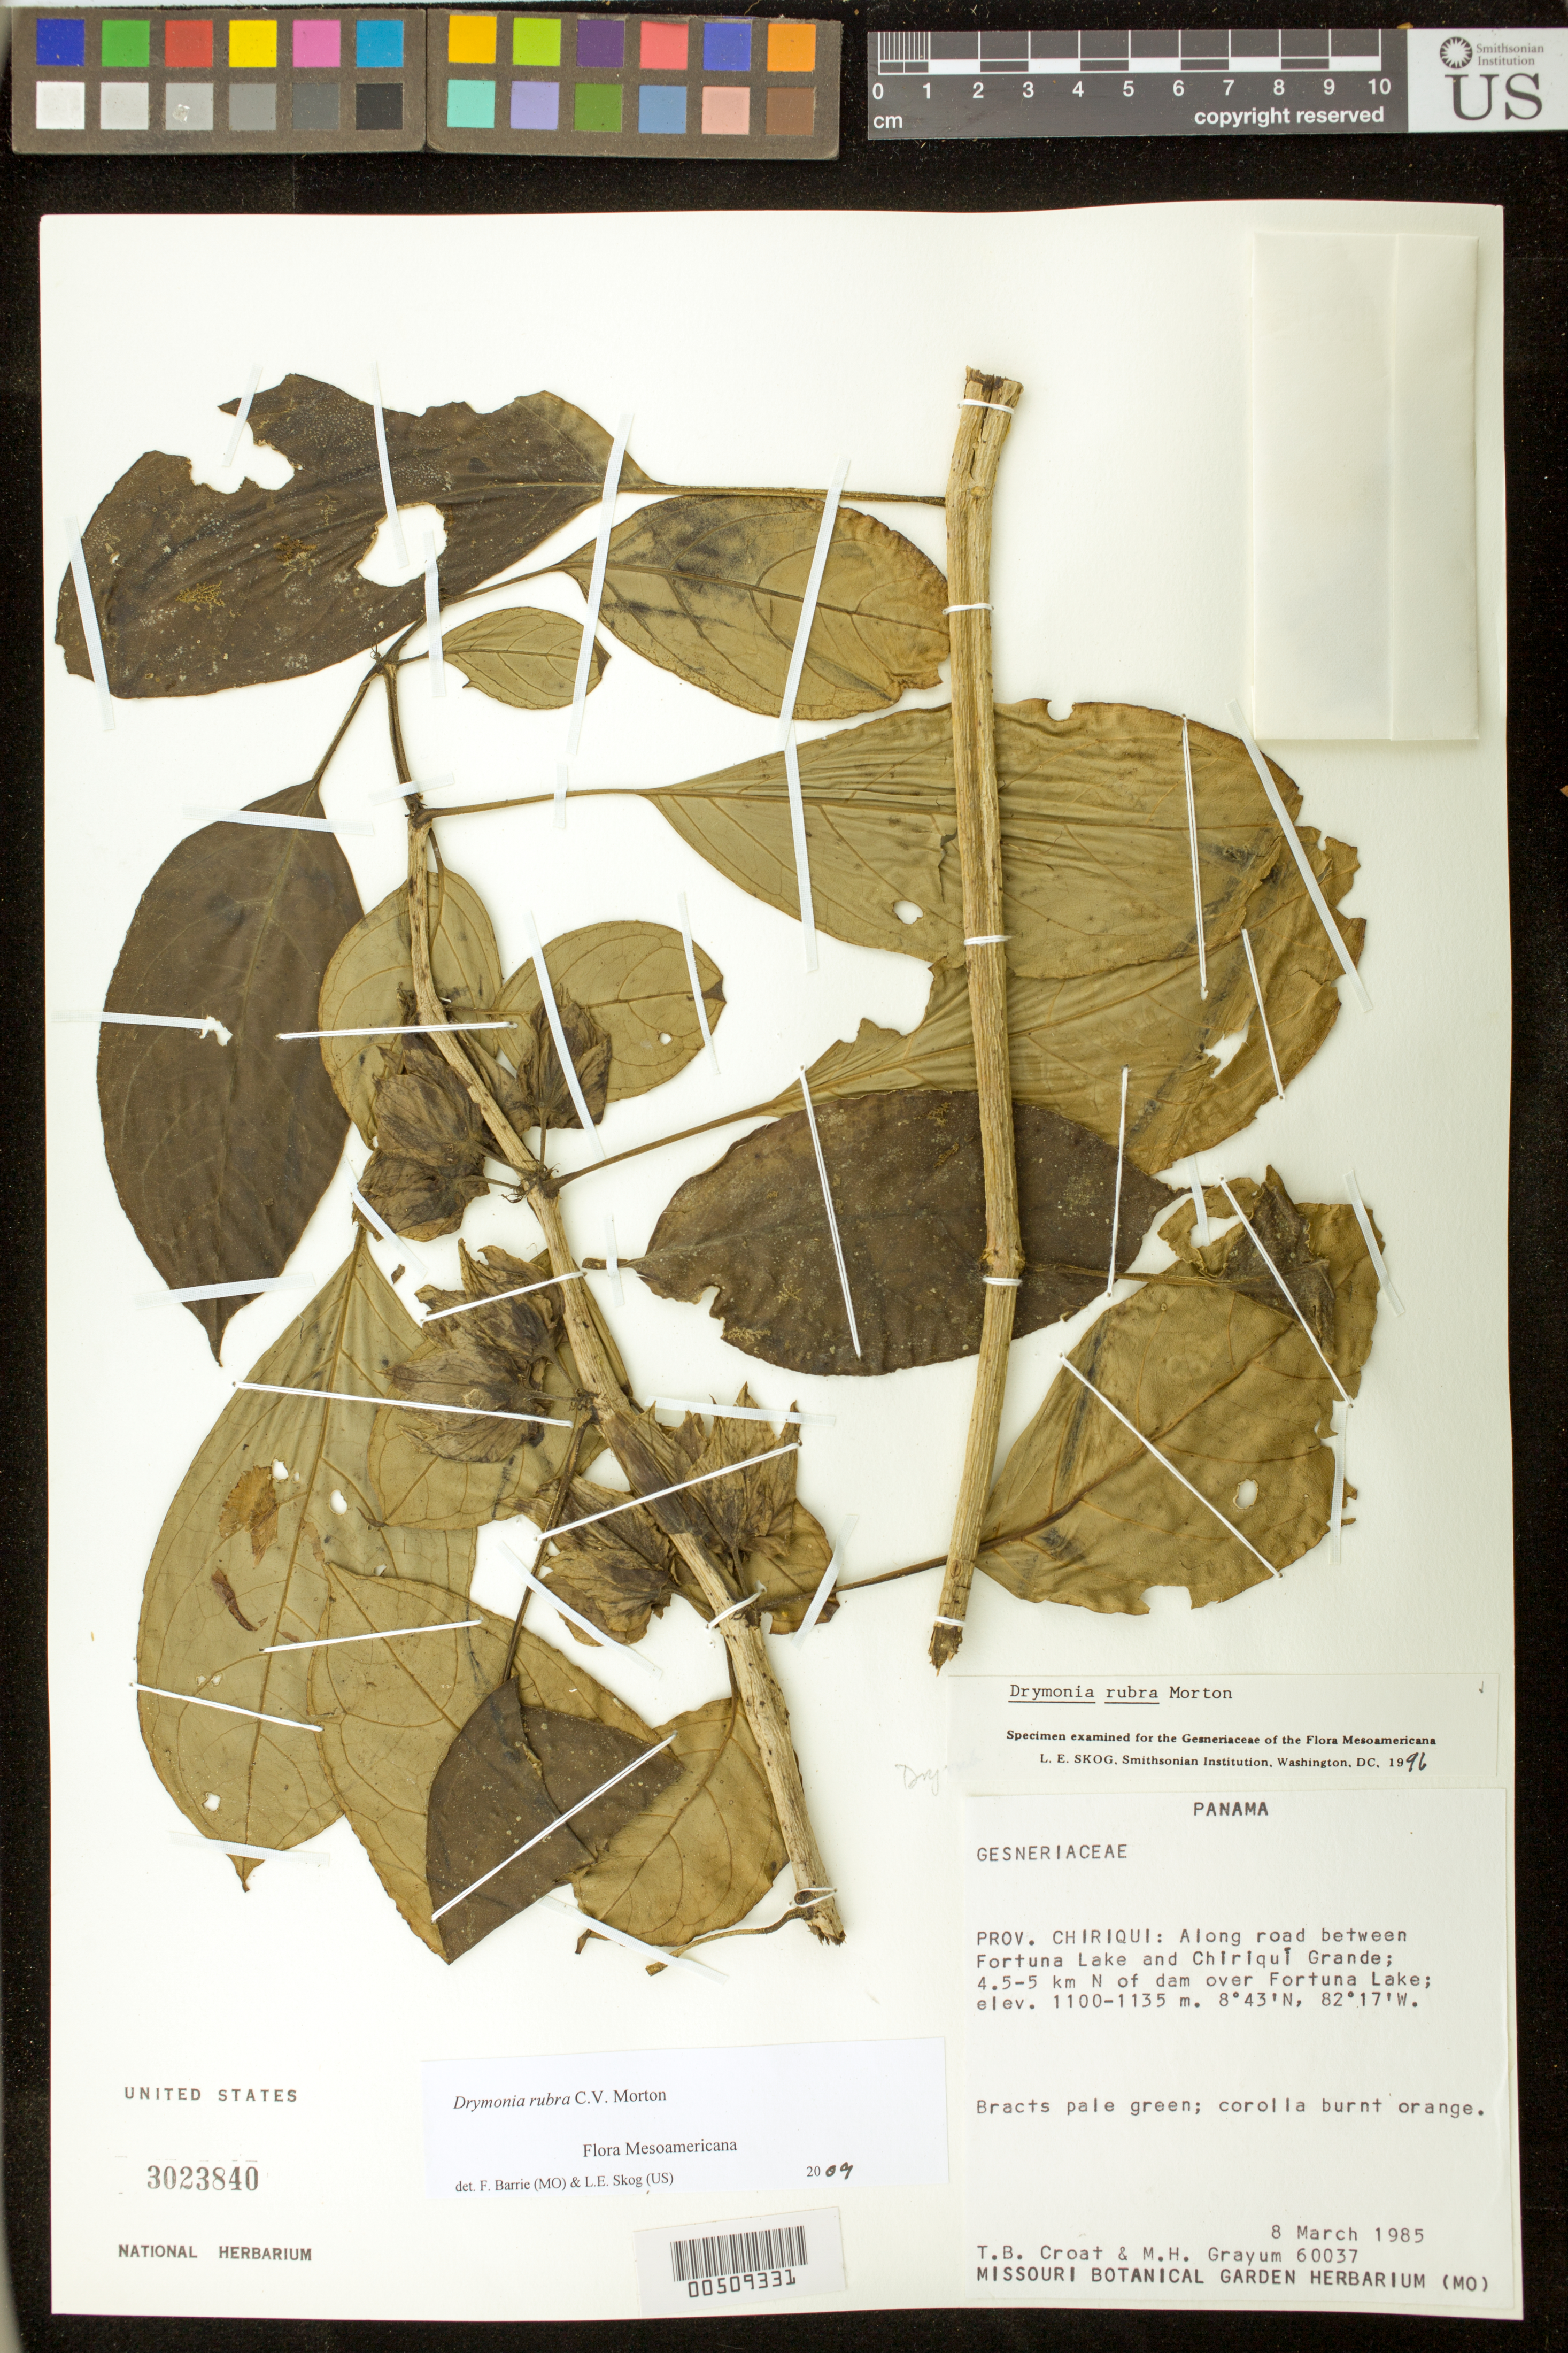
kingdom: Plantae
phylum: Tracheophyta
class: Magnoliopsida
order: Lamiales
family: Gesneriaceae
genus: Drymonia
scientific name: Drymonia rubra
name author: C.V. Morton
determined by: Skog, Laurence E.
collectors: T. B. Croat & M. H. Grayum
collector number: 60037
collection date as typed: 08 Mar 1985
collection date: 1985-03-08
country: Panama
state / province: Chiriquí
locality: Along road between Fortuna Lake and Chiriquí Grande; 4.5-5 km N of dam over Fortuna Lake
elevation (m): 1100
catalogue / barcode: US 3023840